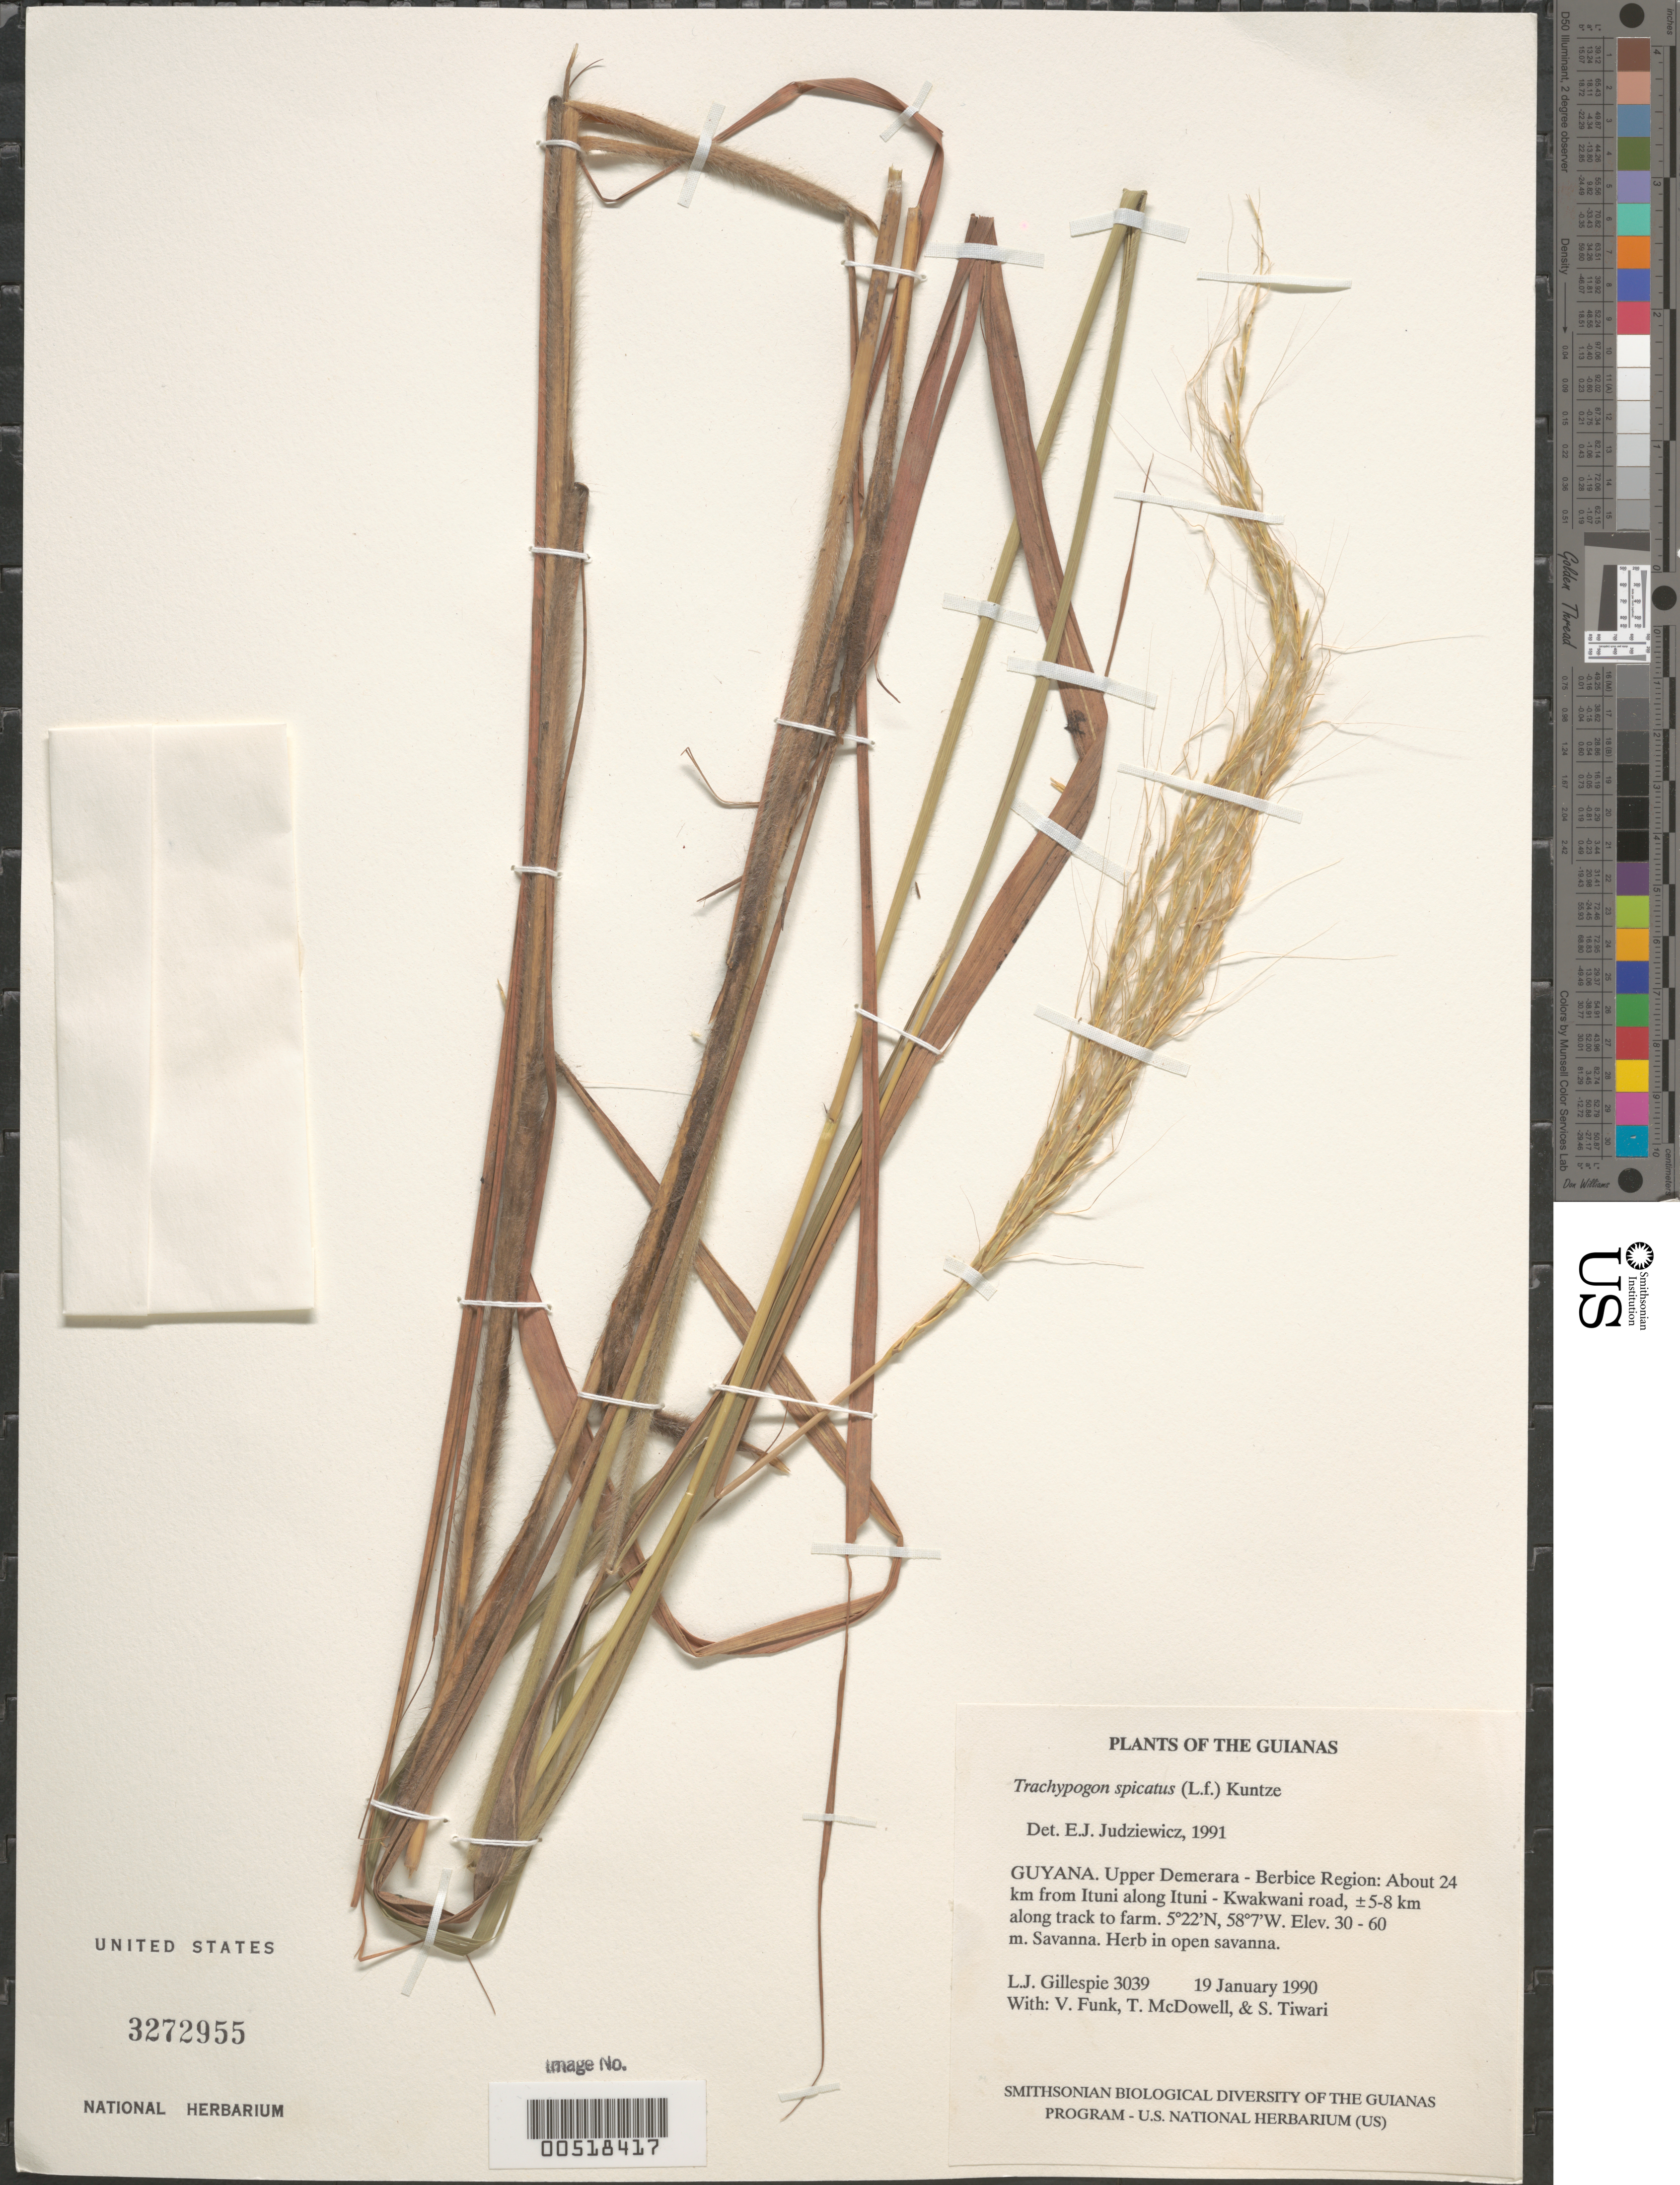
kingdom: Plantae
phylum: Tracheophyta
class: Liliopsida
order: Poales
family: Poaceae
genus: Trachypogon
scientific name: Trachypogon spicatus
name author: (L. f.) Kuntze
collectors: L. J. Gillespie, V. Funk, T. McDowell & S. Tiwari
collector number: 3039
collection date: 1990-01-19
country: Guyana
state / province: U. Demerara-Berbice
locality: About 24 km from Ituni along Ituni - Kwakwani road, +/- 5-8 km along track to farm.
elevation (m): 30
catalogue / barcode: US 3272955